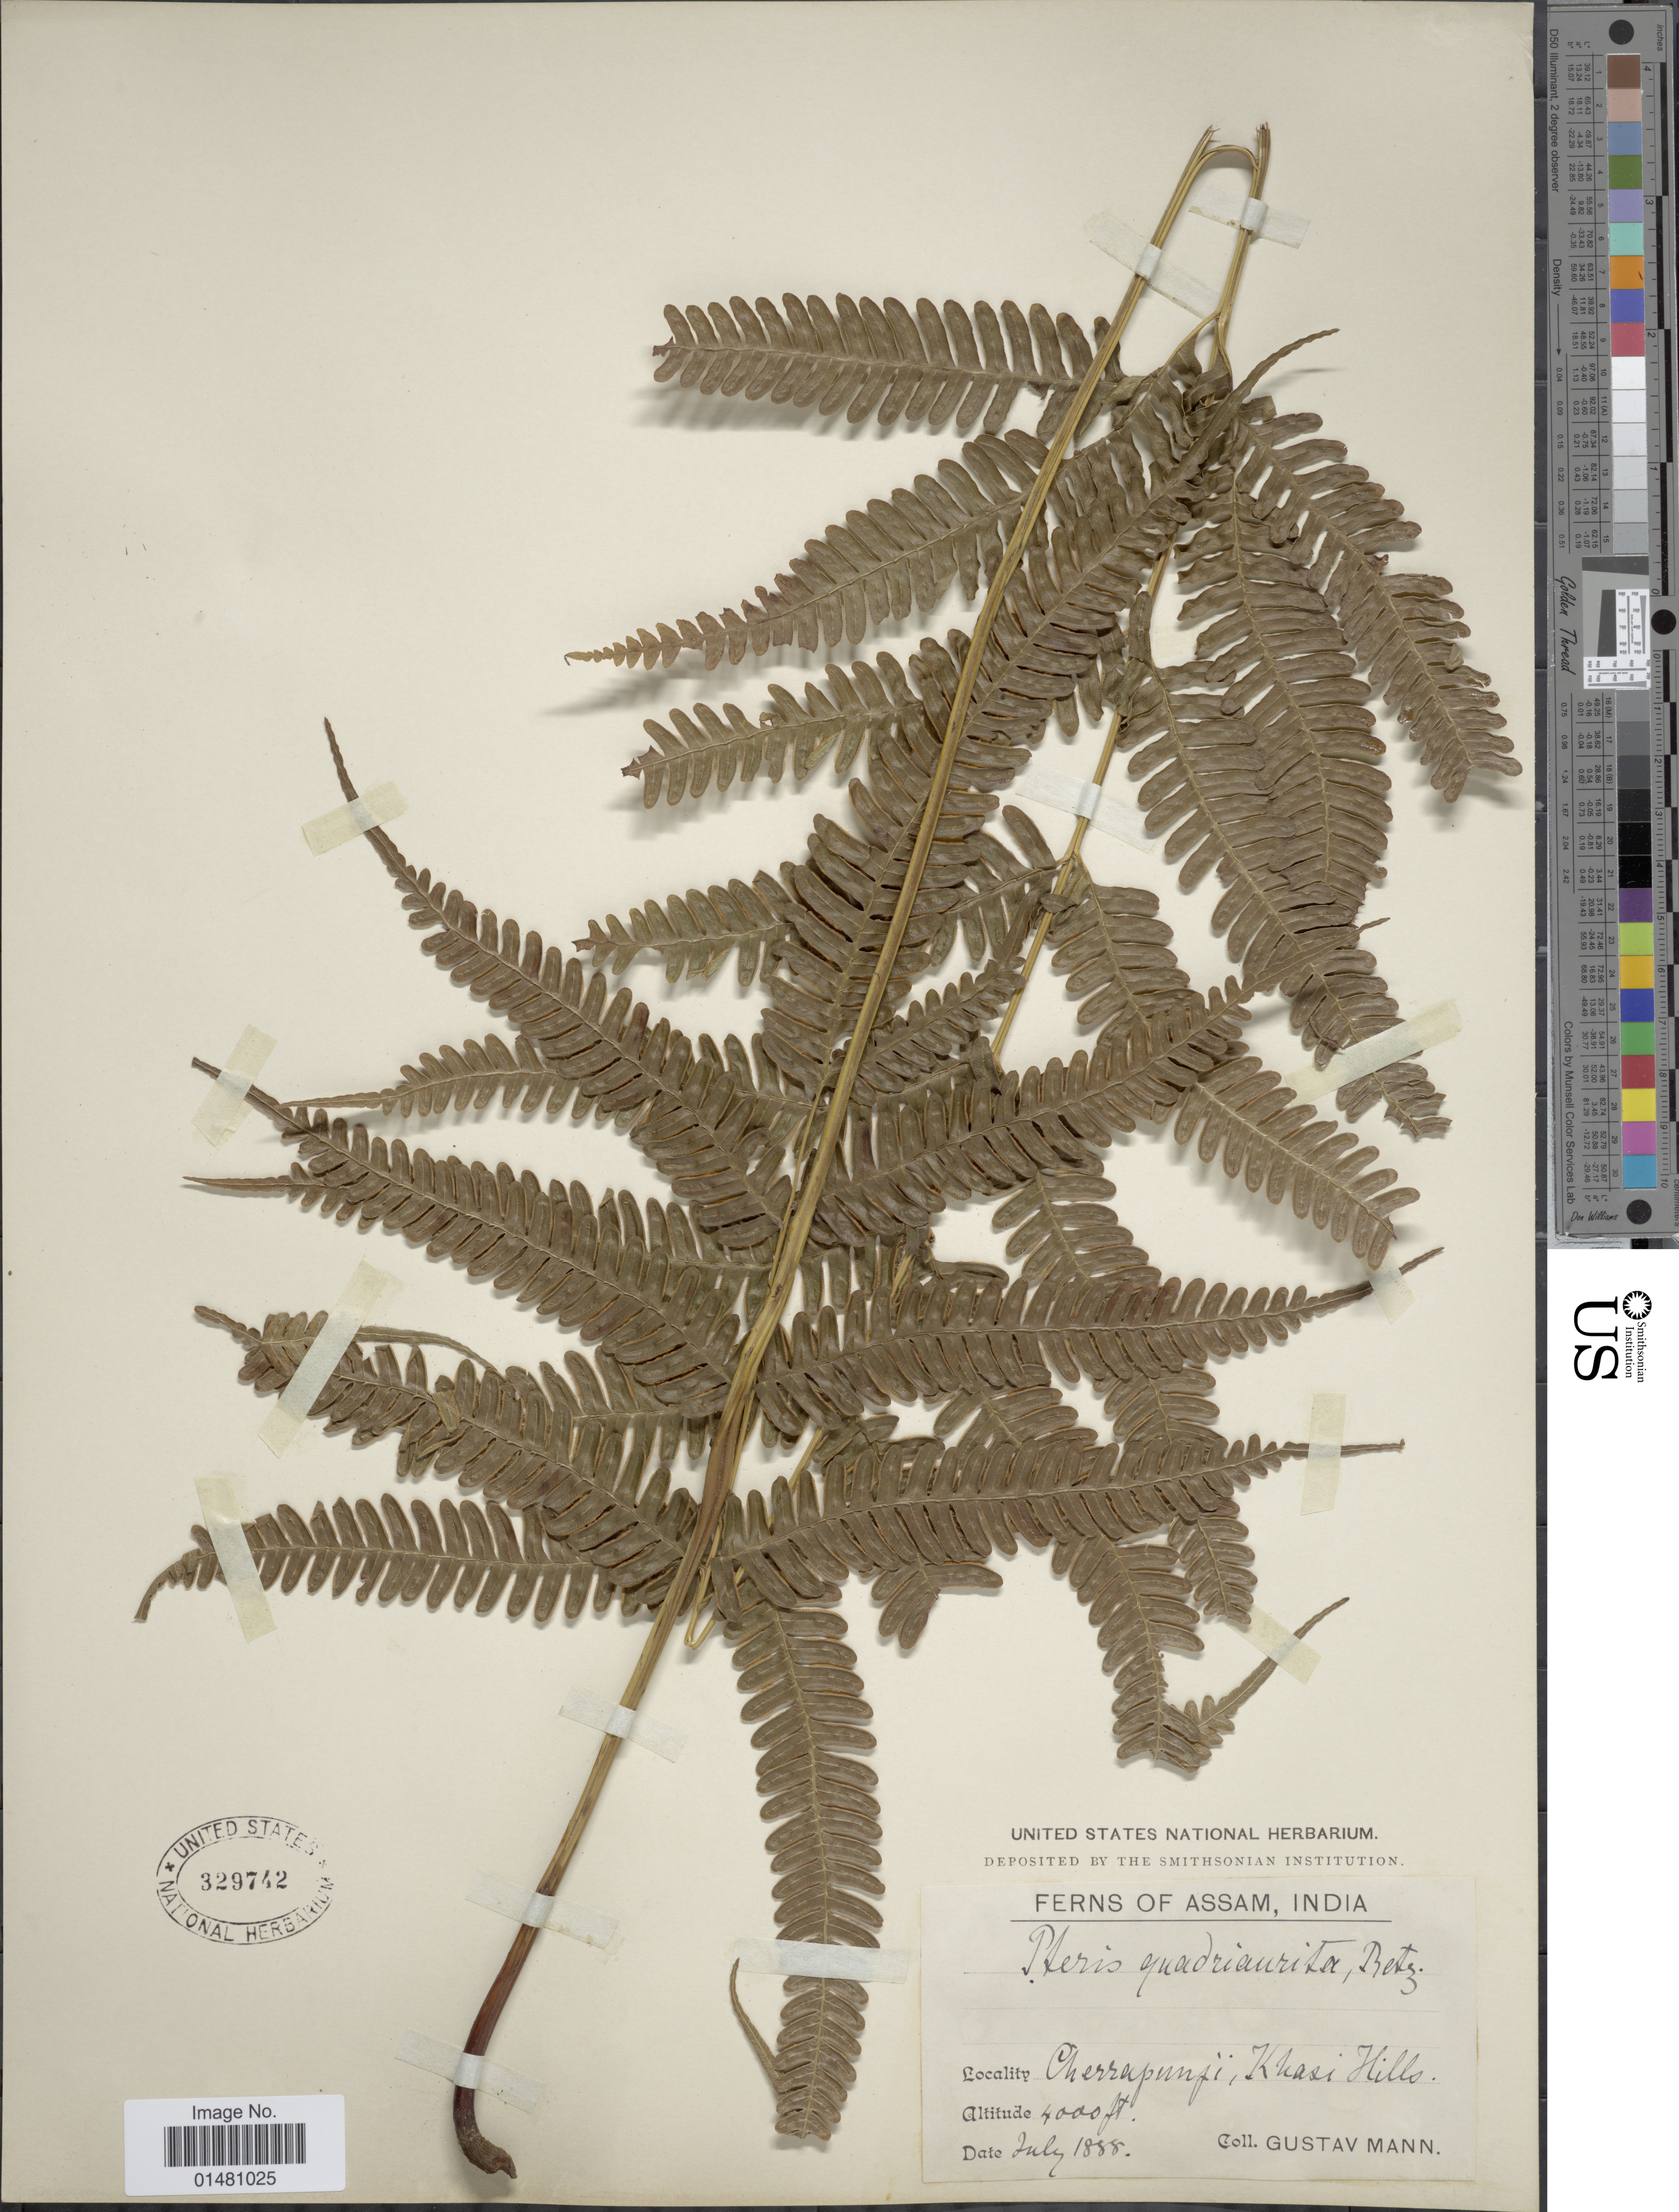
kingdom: Plantae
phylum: Tracheophyta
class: Polypodiopsida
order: Polypodiales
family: Pteridaceae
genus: Pteris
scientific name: Pteris quadriaurita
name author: Retz.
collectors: G. Mann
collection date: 1888-07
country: India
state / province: Meghalaya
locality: Cherrapunji; Khasi Hills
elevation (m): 1219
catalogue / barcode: US 329742